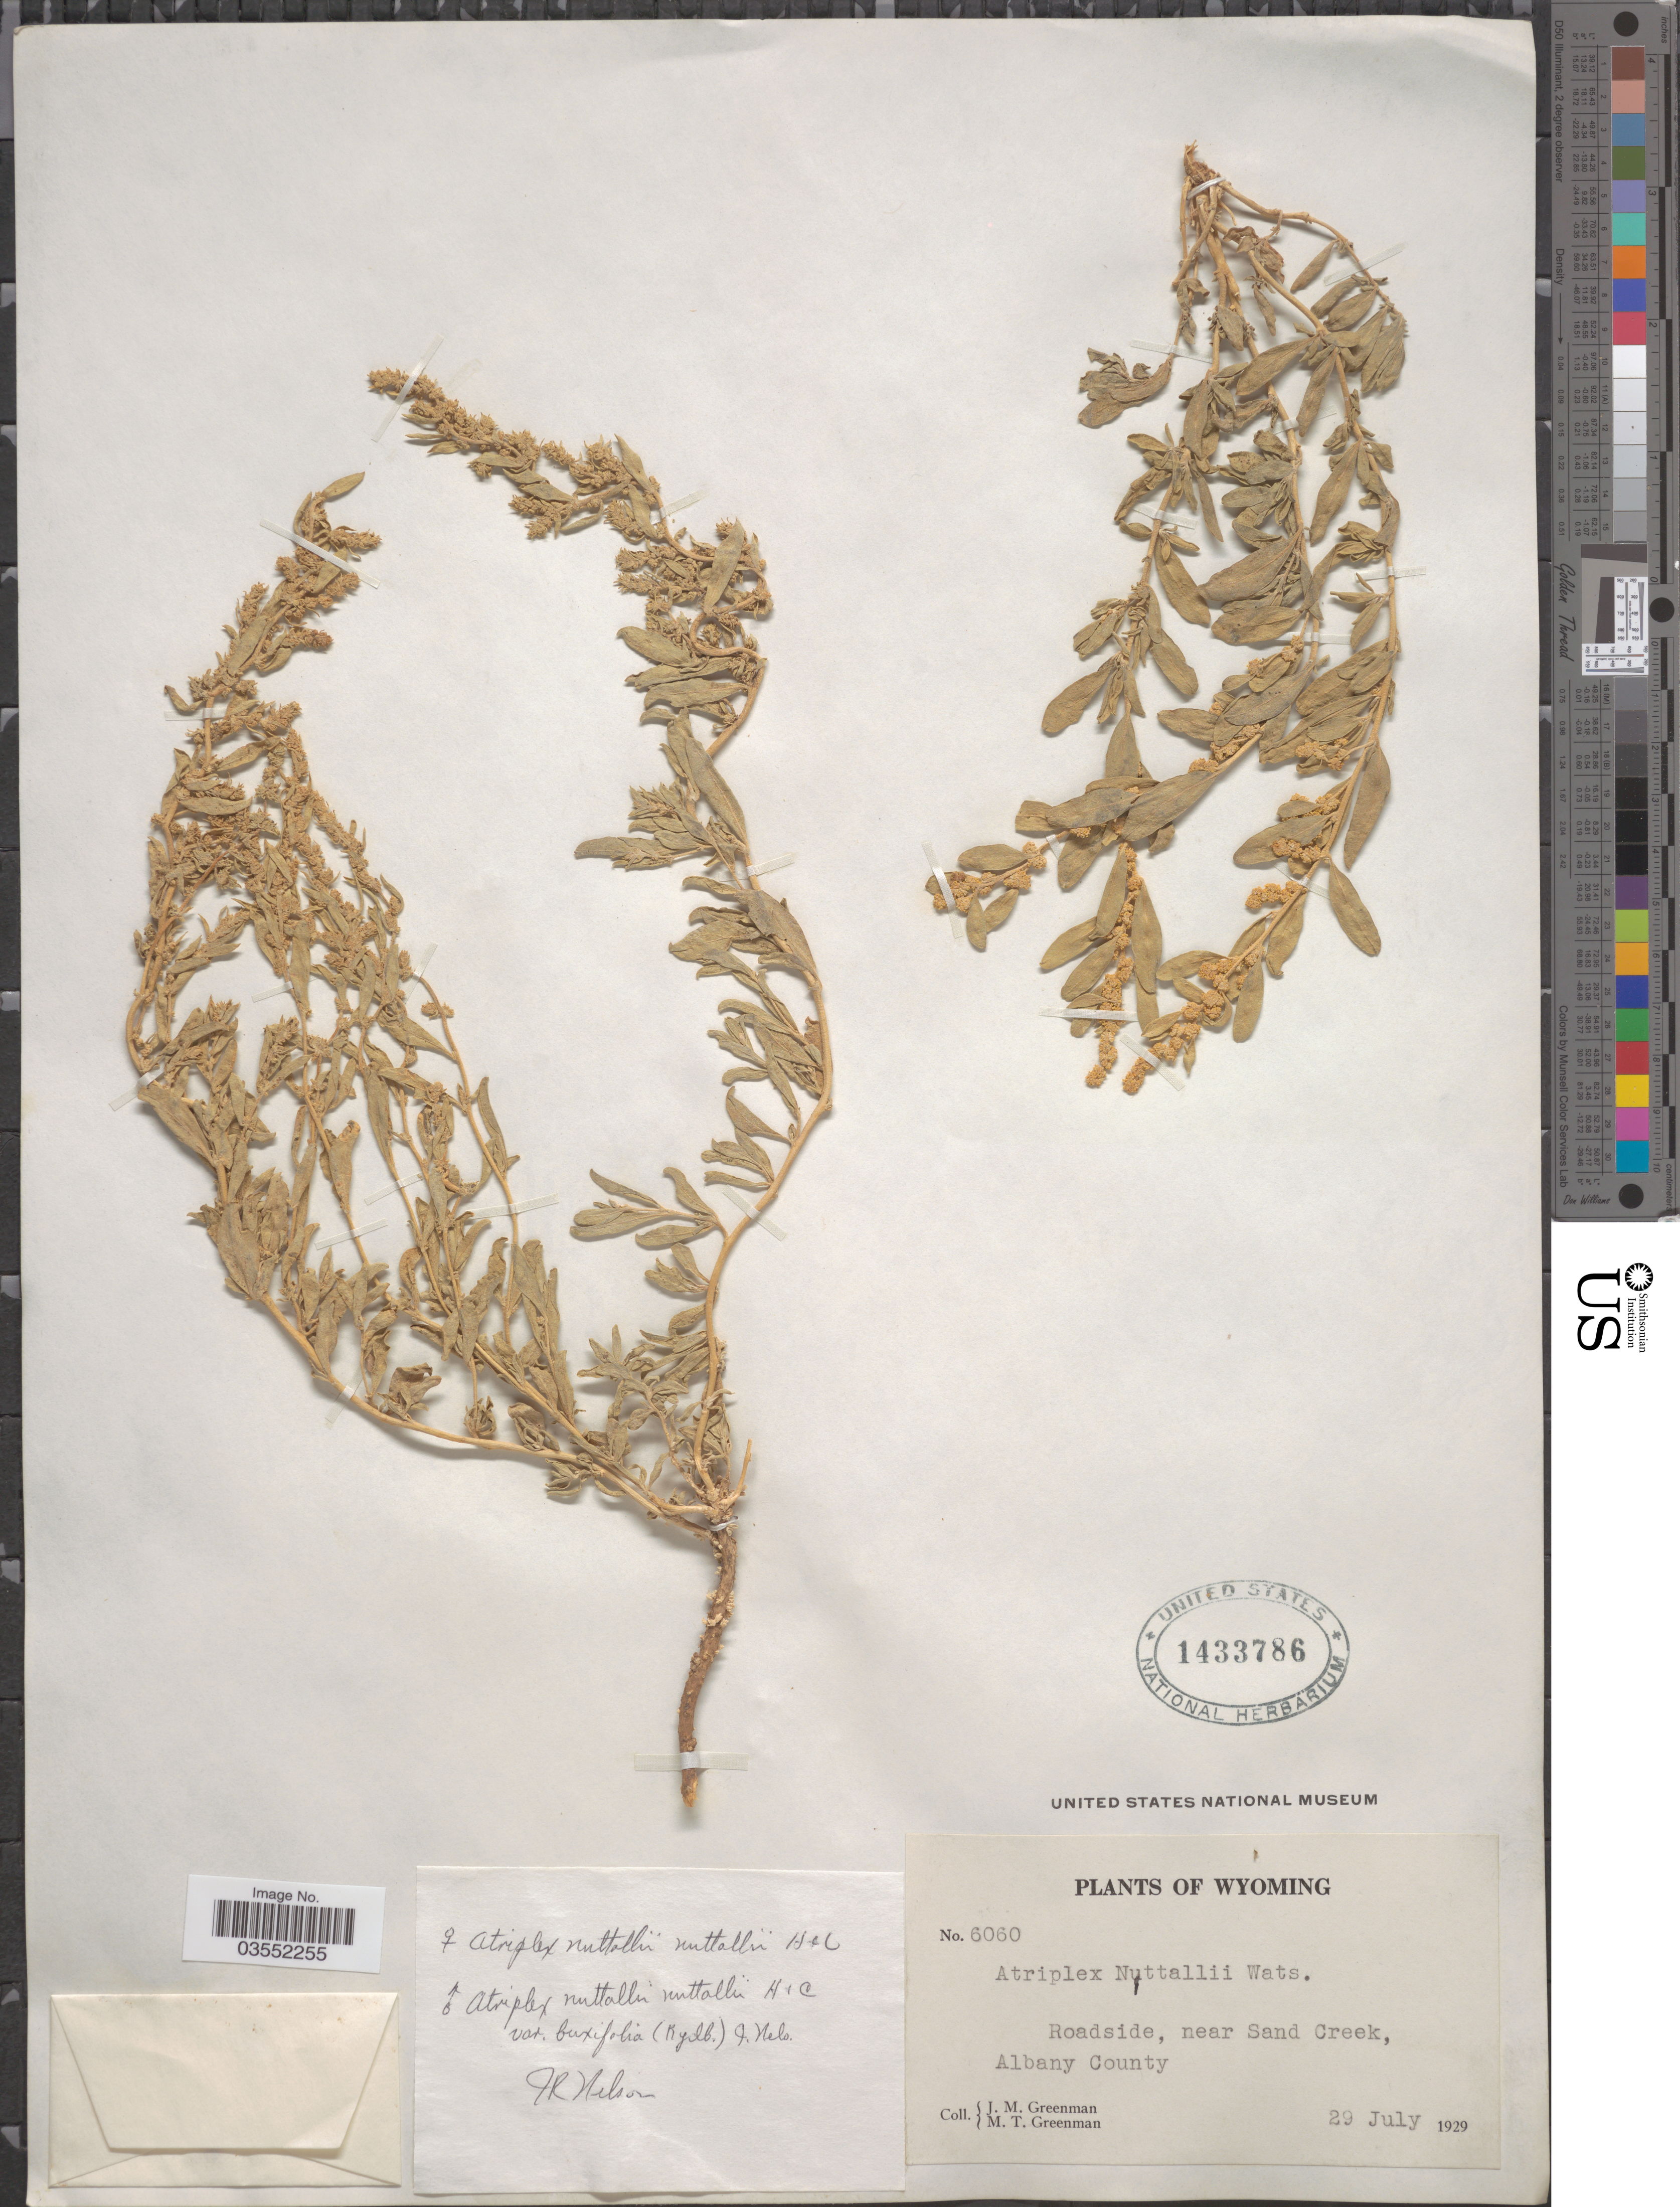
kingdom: Plantae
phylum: Tracheophyta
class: Magnoliopsida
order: Caryophyllales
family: Amaranthaceae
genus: Atriplex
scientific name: Atriplex nuttallii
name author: S. Watson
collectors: J. M. Greenman & M. Greenman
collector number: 6060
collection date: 1929-07-29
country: United States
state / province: Wyoming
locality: Roadside, near Sand Creek, Albany County.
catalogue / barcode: US 1433786